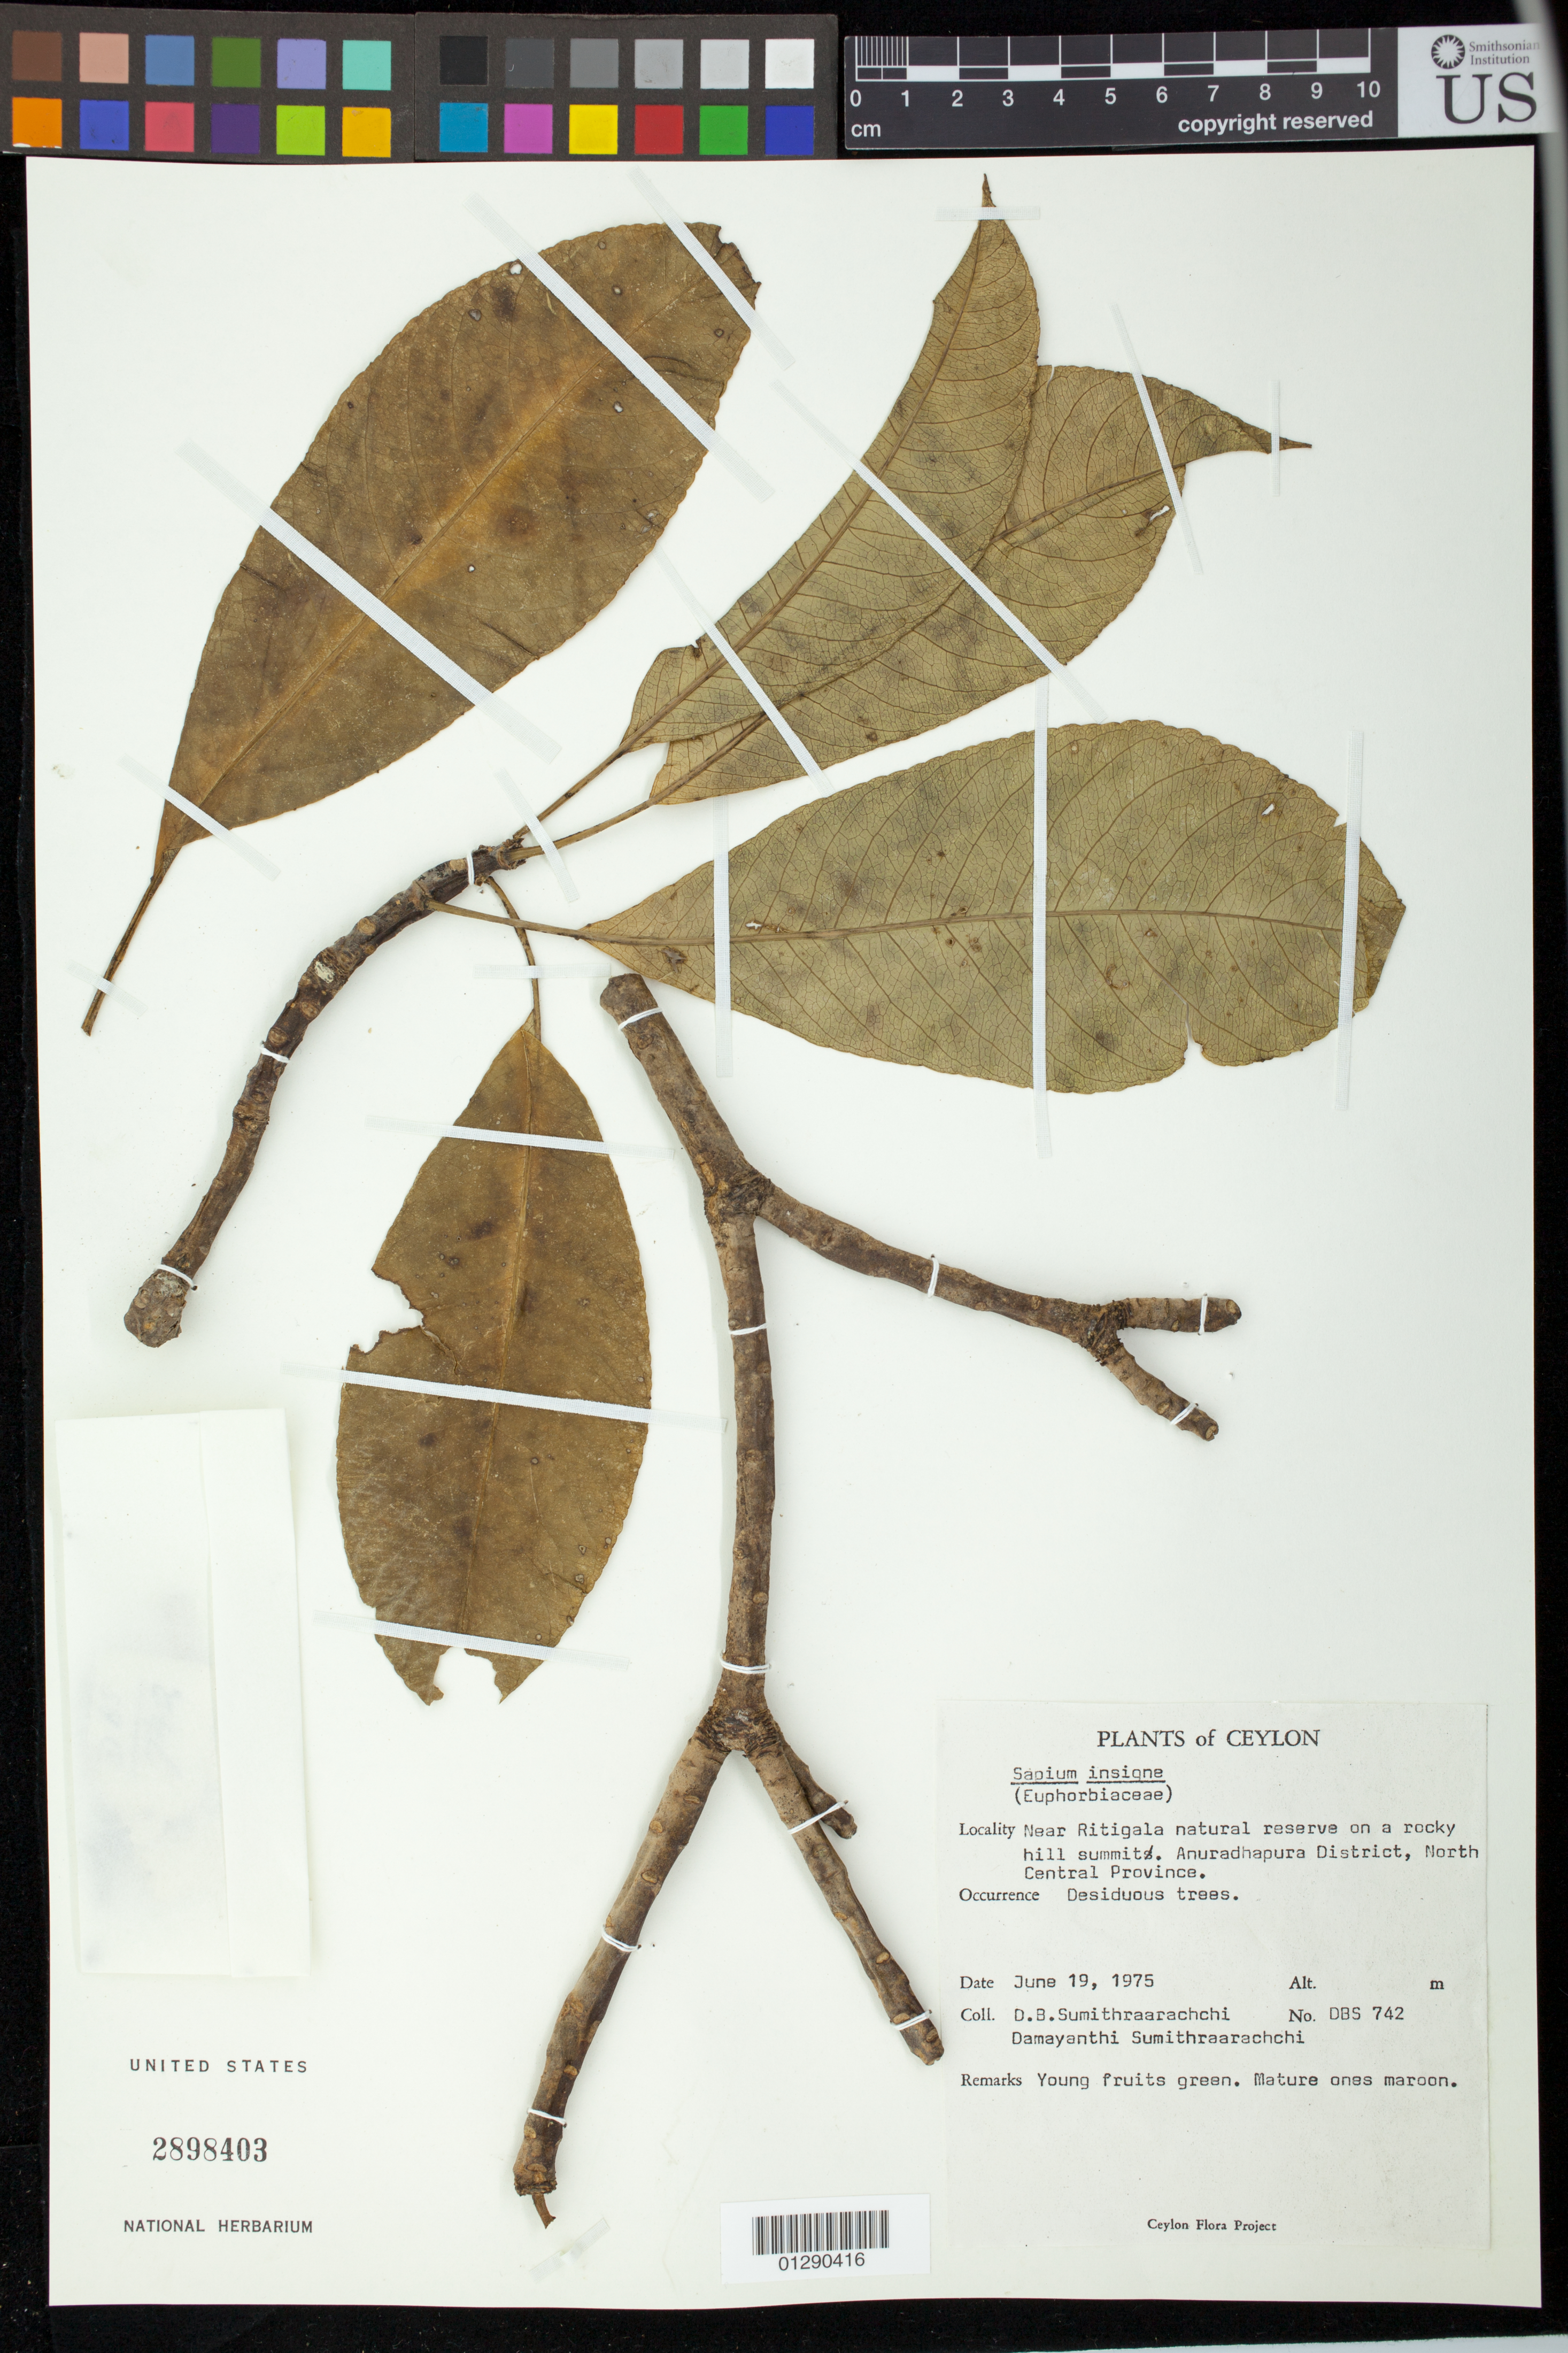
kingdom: Plantae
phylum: Tracheophyta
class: Magnoliopsida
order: Malpighiales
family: Euphorbiaceae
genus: Sapium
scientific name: Sapium insigne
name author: (Royle) Benth. & Hook. f.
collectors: D. B. Sumithraarachchi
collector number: DBS 742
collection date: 1975-06-19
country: Sri Lanka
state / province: North Central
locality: Near Rotigala natural reserve. Anuradhapura District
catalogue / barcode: US 2898403